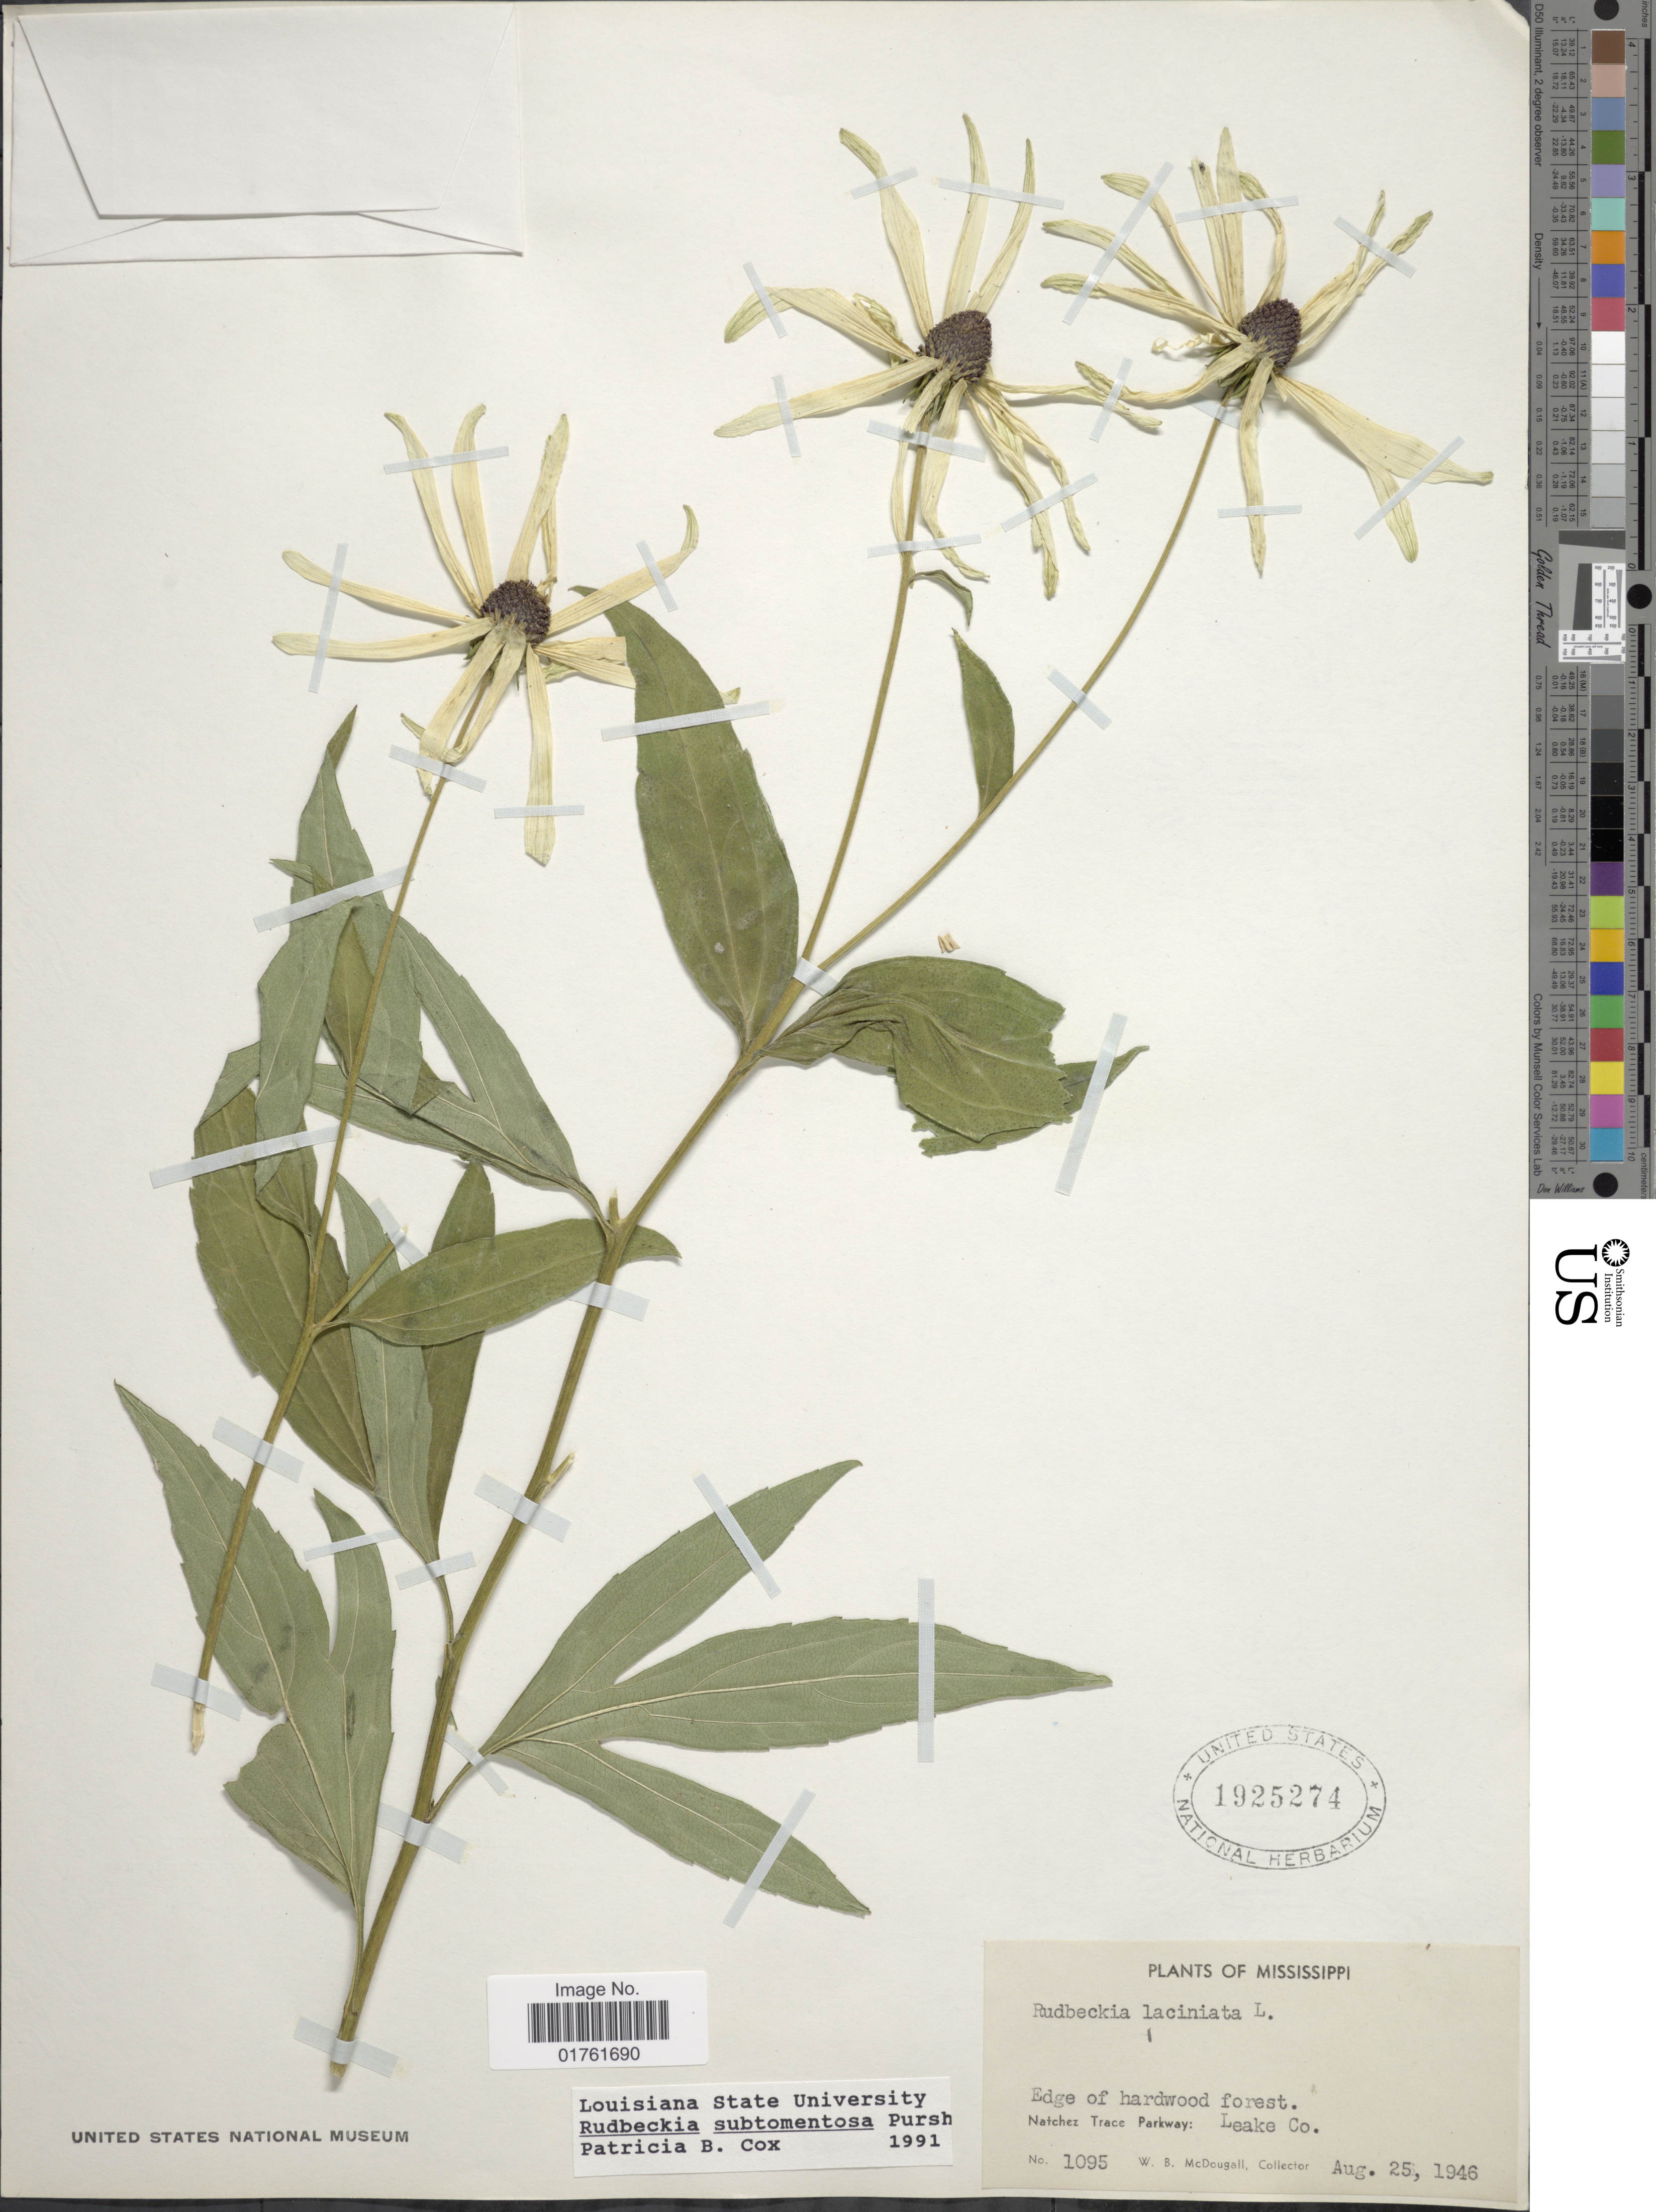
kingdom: Plantae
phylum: Tracheophyta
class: Magnoliopsida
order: Asterales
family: Asteraceae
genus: Rudbeckia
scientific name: Rudbeckia subtomentosa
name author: Pursh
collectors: W. B. McDougall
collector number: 1095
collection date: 1946-08-25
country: United States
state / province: Mississippi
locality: Edge of hardwood forest. Natchez Trace Parkway: Leake Co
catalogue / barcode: US 1925274